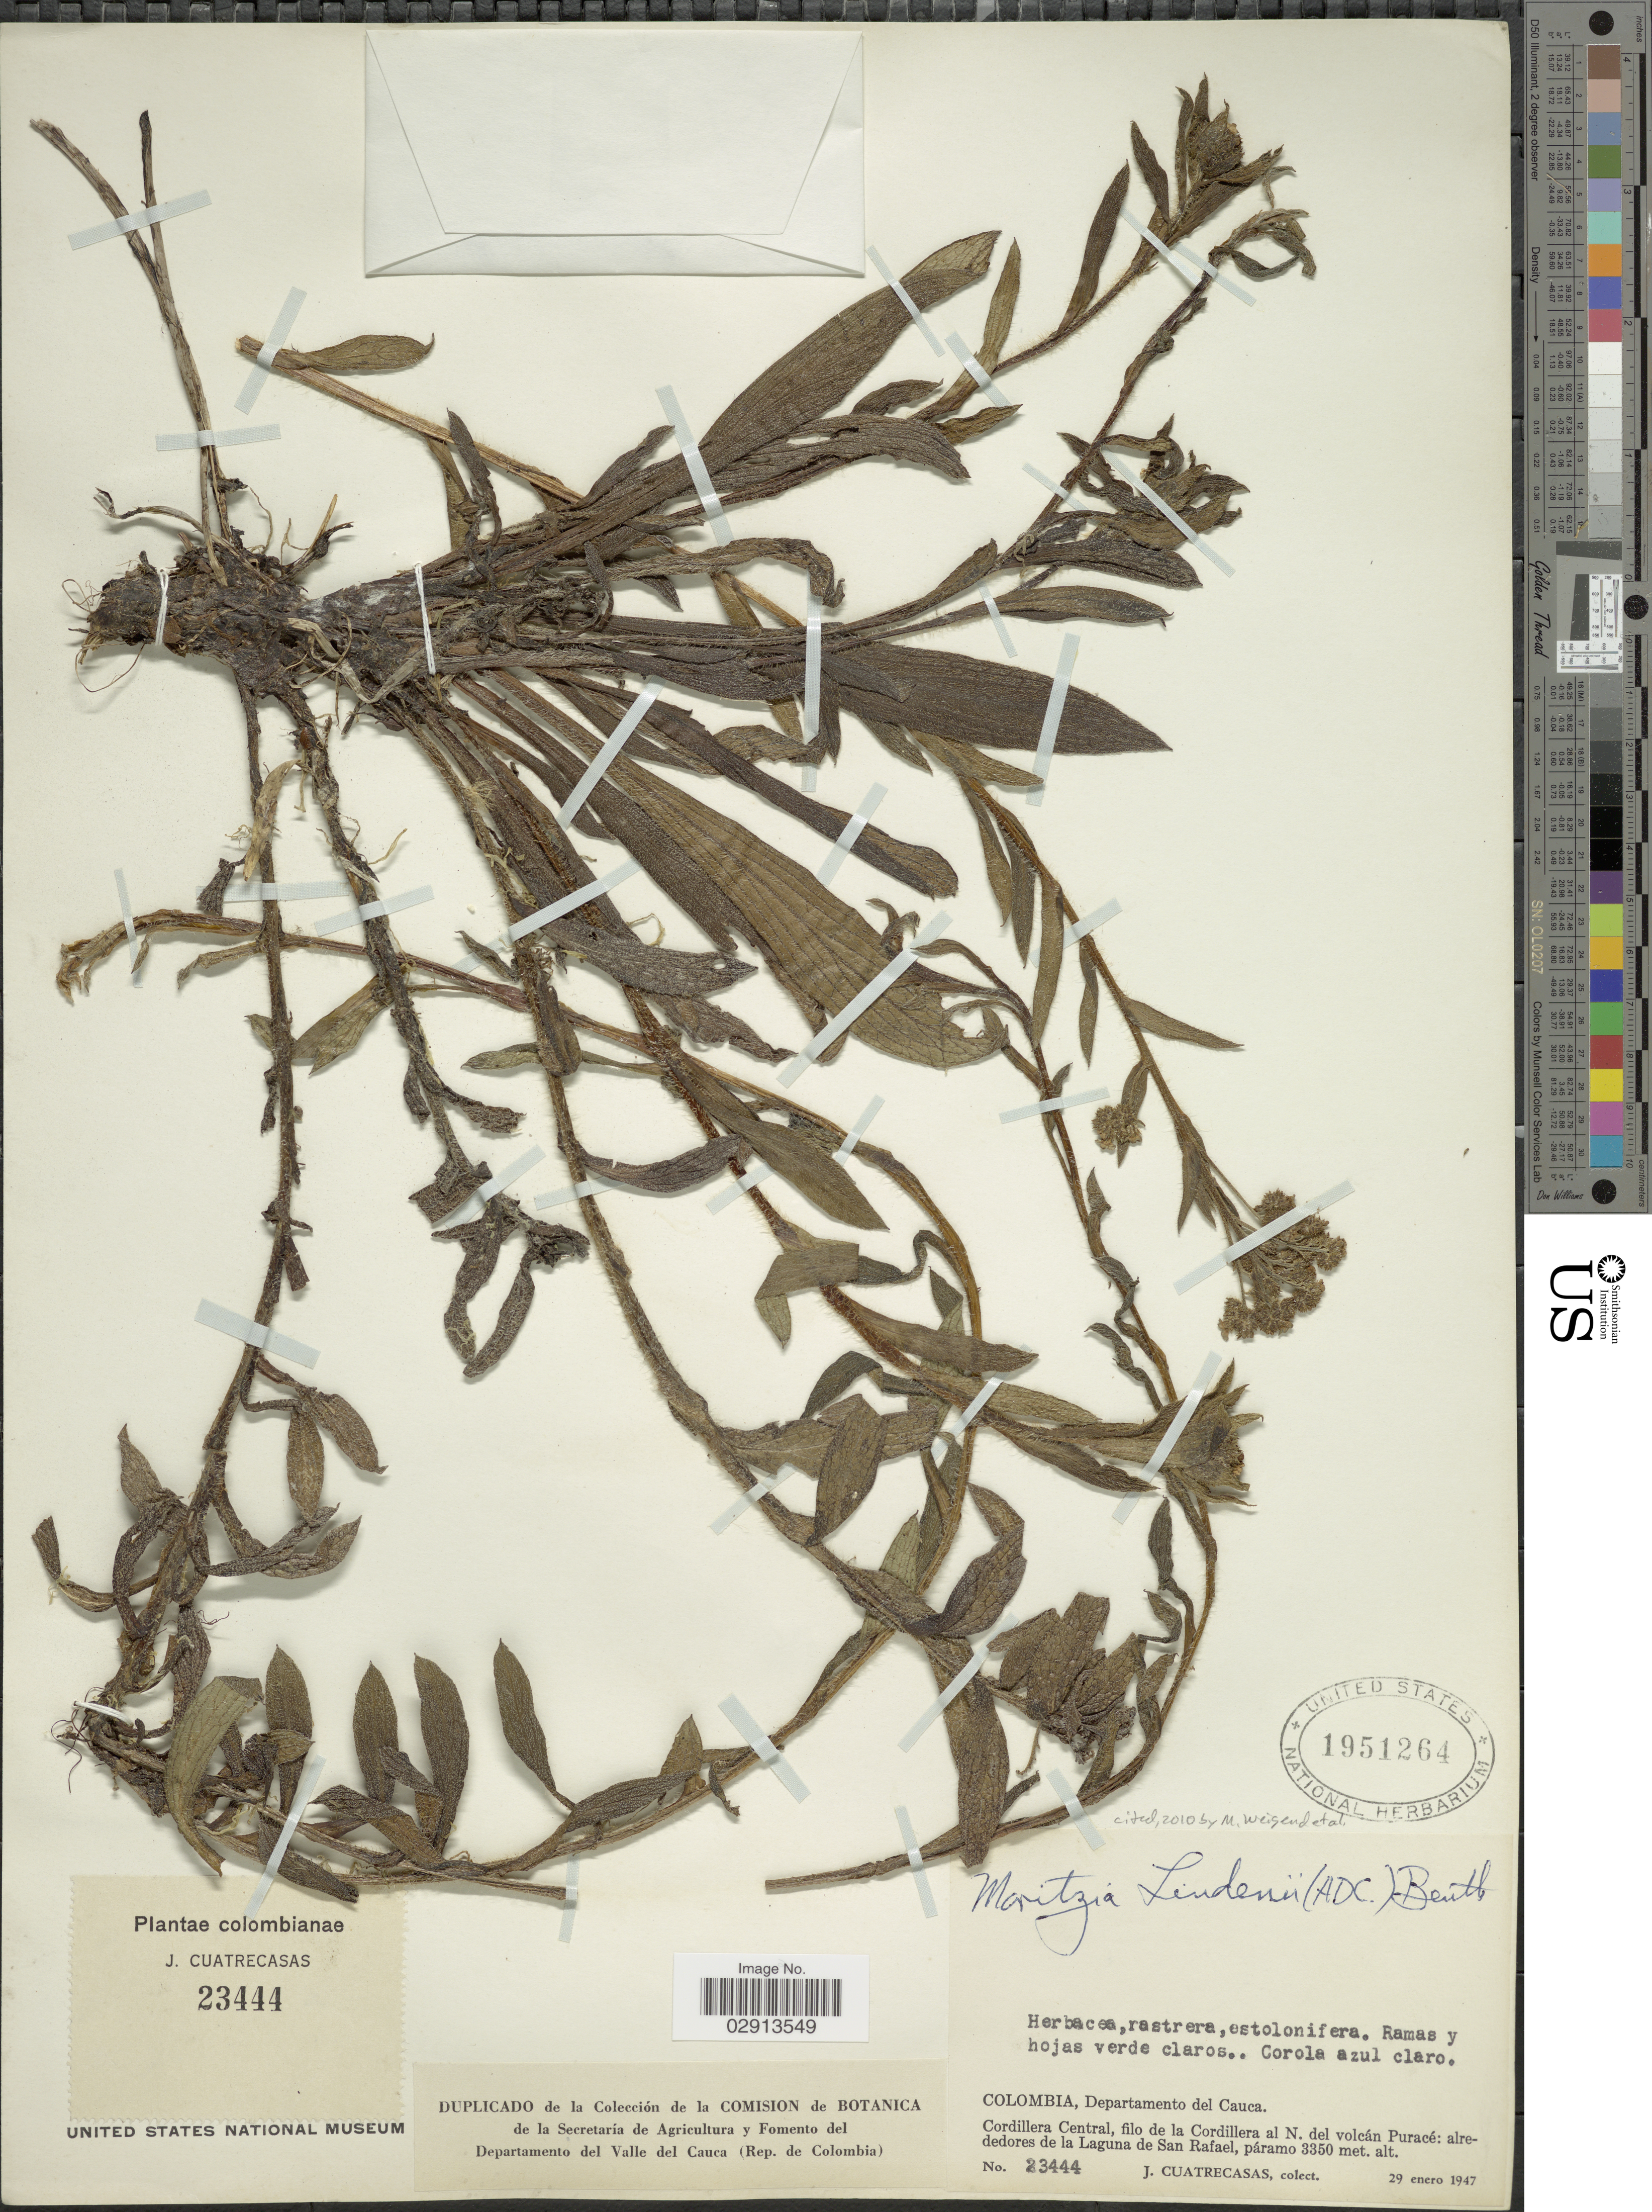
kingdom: Plantae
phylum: Tracheophyta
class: Magnoliopsida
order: Boraginales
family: Boraginaceae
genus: Moritzia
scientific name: Moritzia lindenii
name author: (DC.) Benth.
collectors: J. Cuatrecasas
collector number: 23444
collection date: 1947-01-29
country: Colombia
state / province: Cauca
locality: Departamento del Cauca. Cordillera Central, filo de la Cordillera al N. del volcán Puracé: alrededores de la Laguna de San Rafael, páramo.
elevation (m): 3350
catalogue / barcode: US 1951264